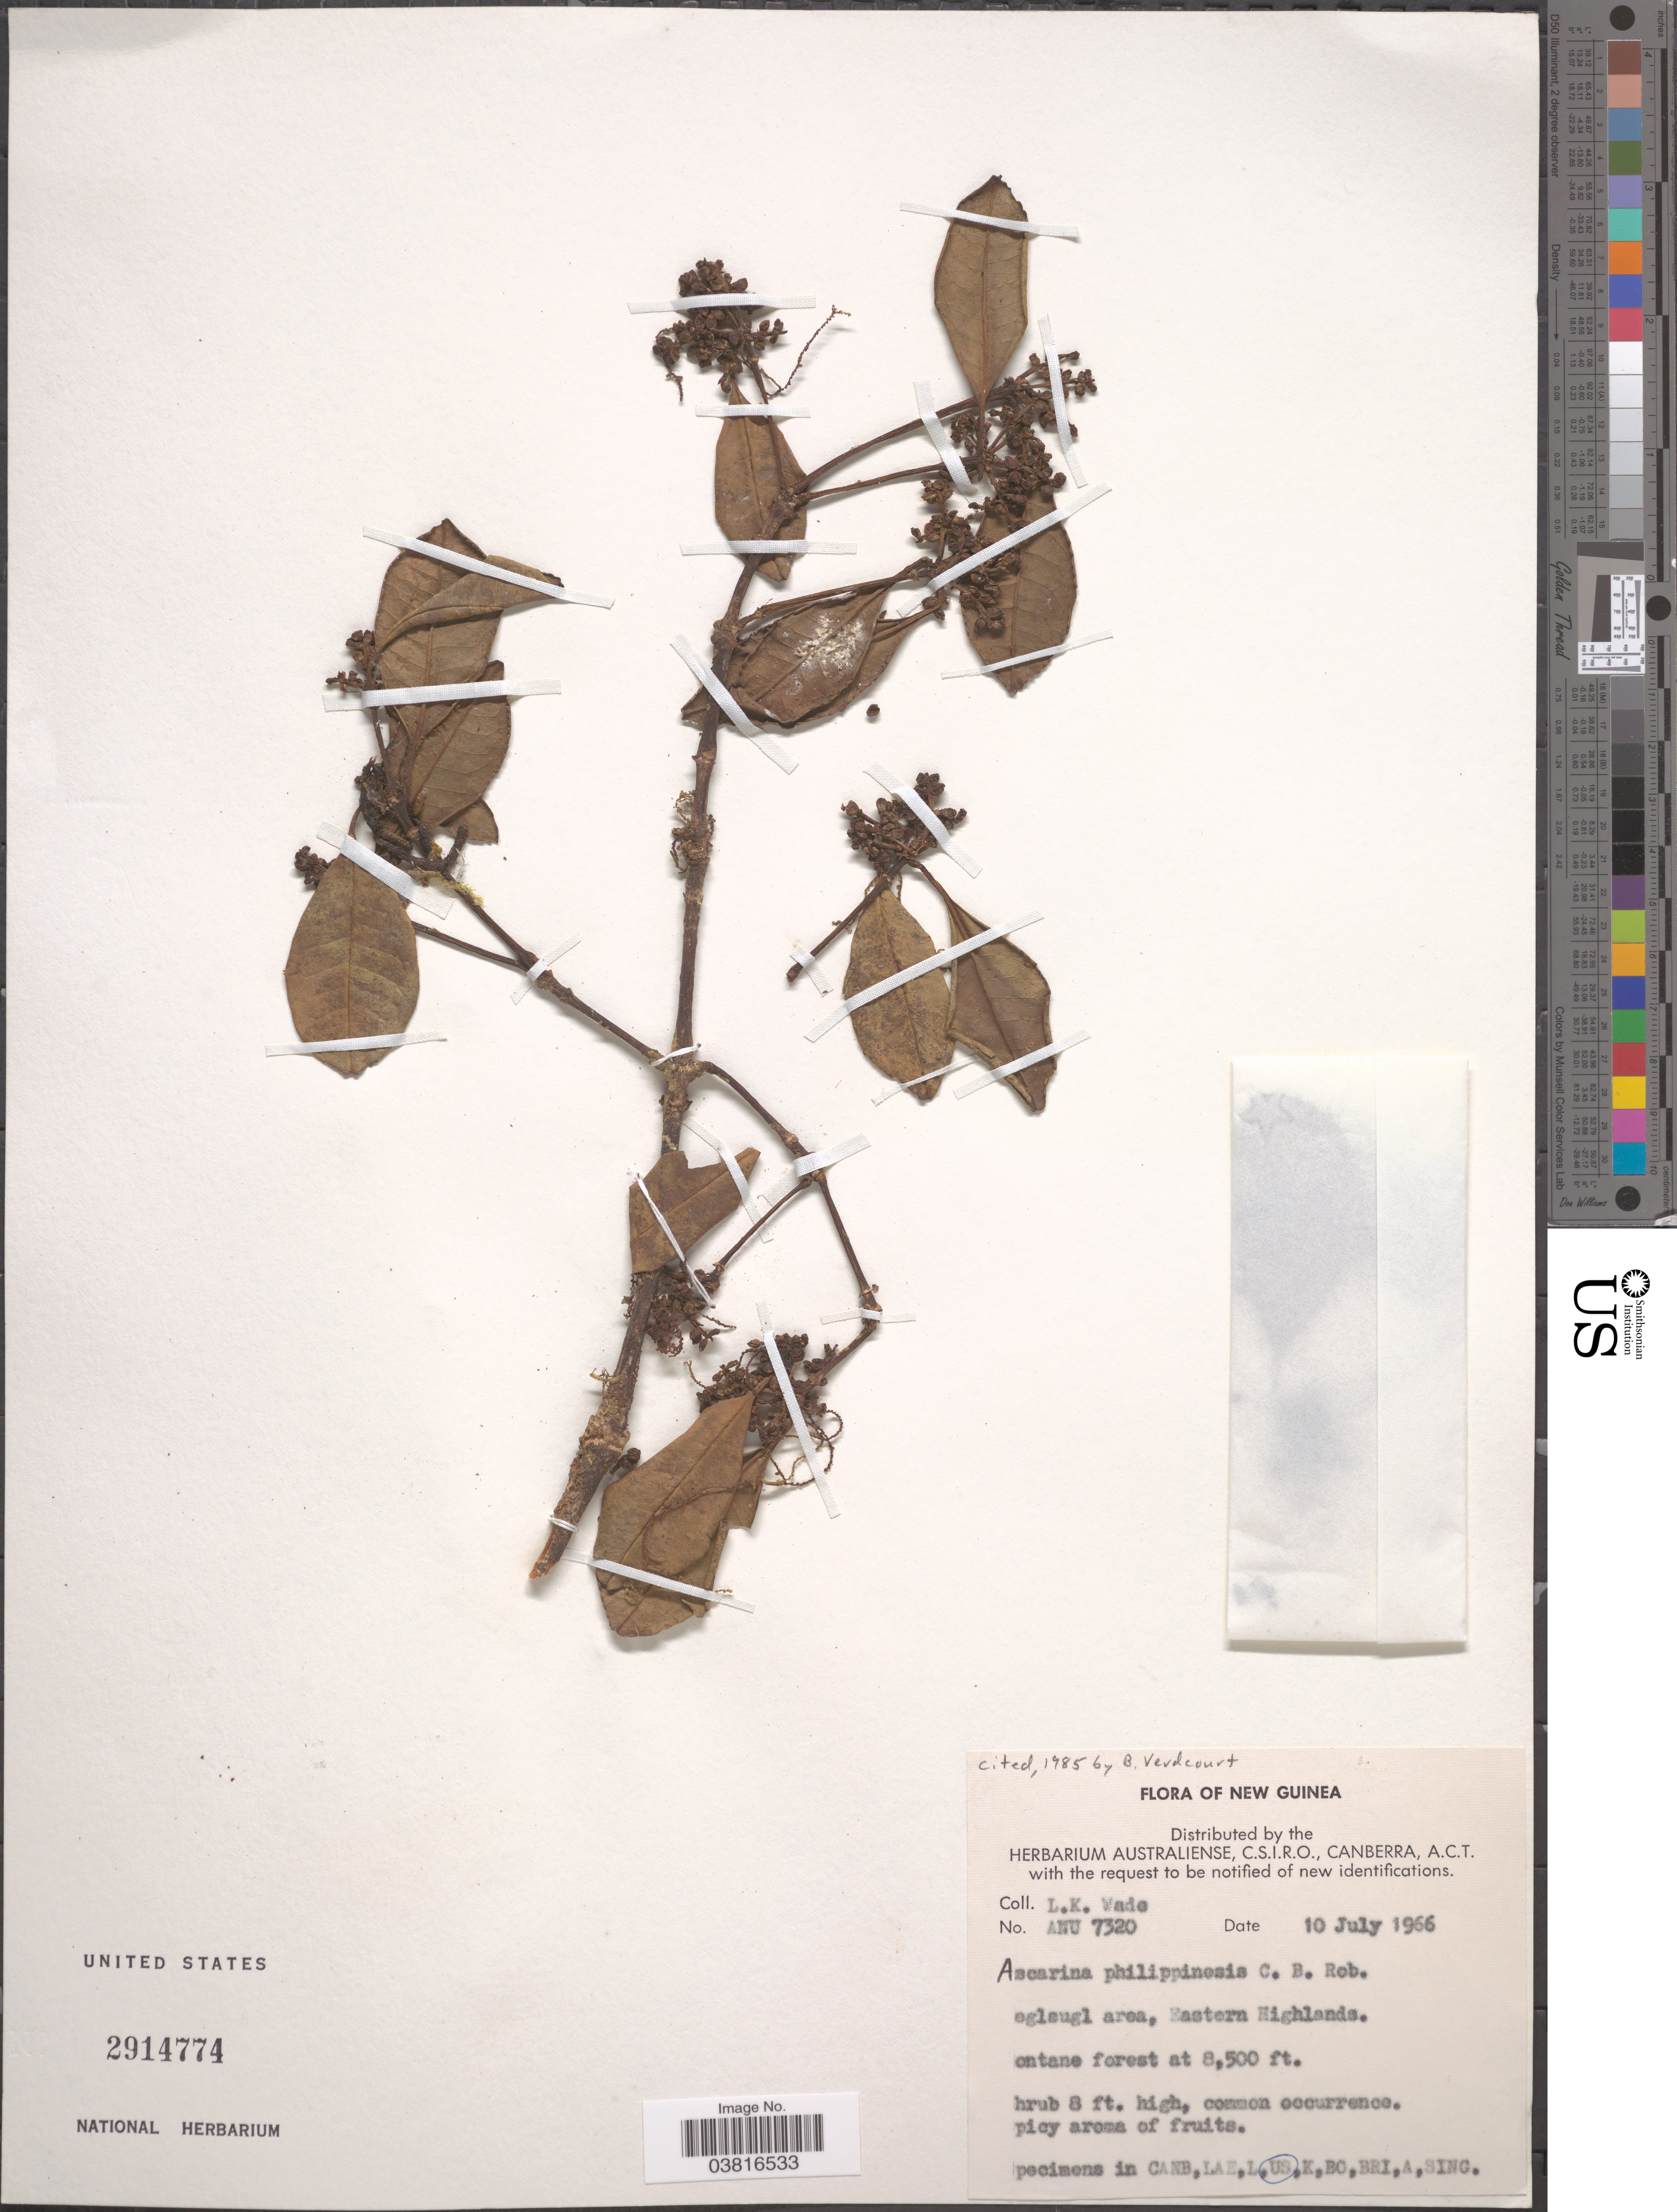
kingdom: Plantae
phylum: Tracheophyta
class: Magnoliopsida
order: Chloranthales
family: Chloranthaceae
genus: Ascarina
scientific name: Ascarina philippinensis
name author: C.B. Rob.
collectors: L. K. Wade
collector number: ANU7320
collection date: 1966-07-10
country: Papua New Guinea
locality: New Guinea. [illegible text]eglaugl area, Eastern Highlands.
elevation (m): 2591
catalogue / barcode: US 2914774